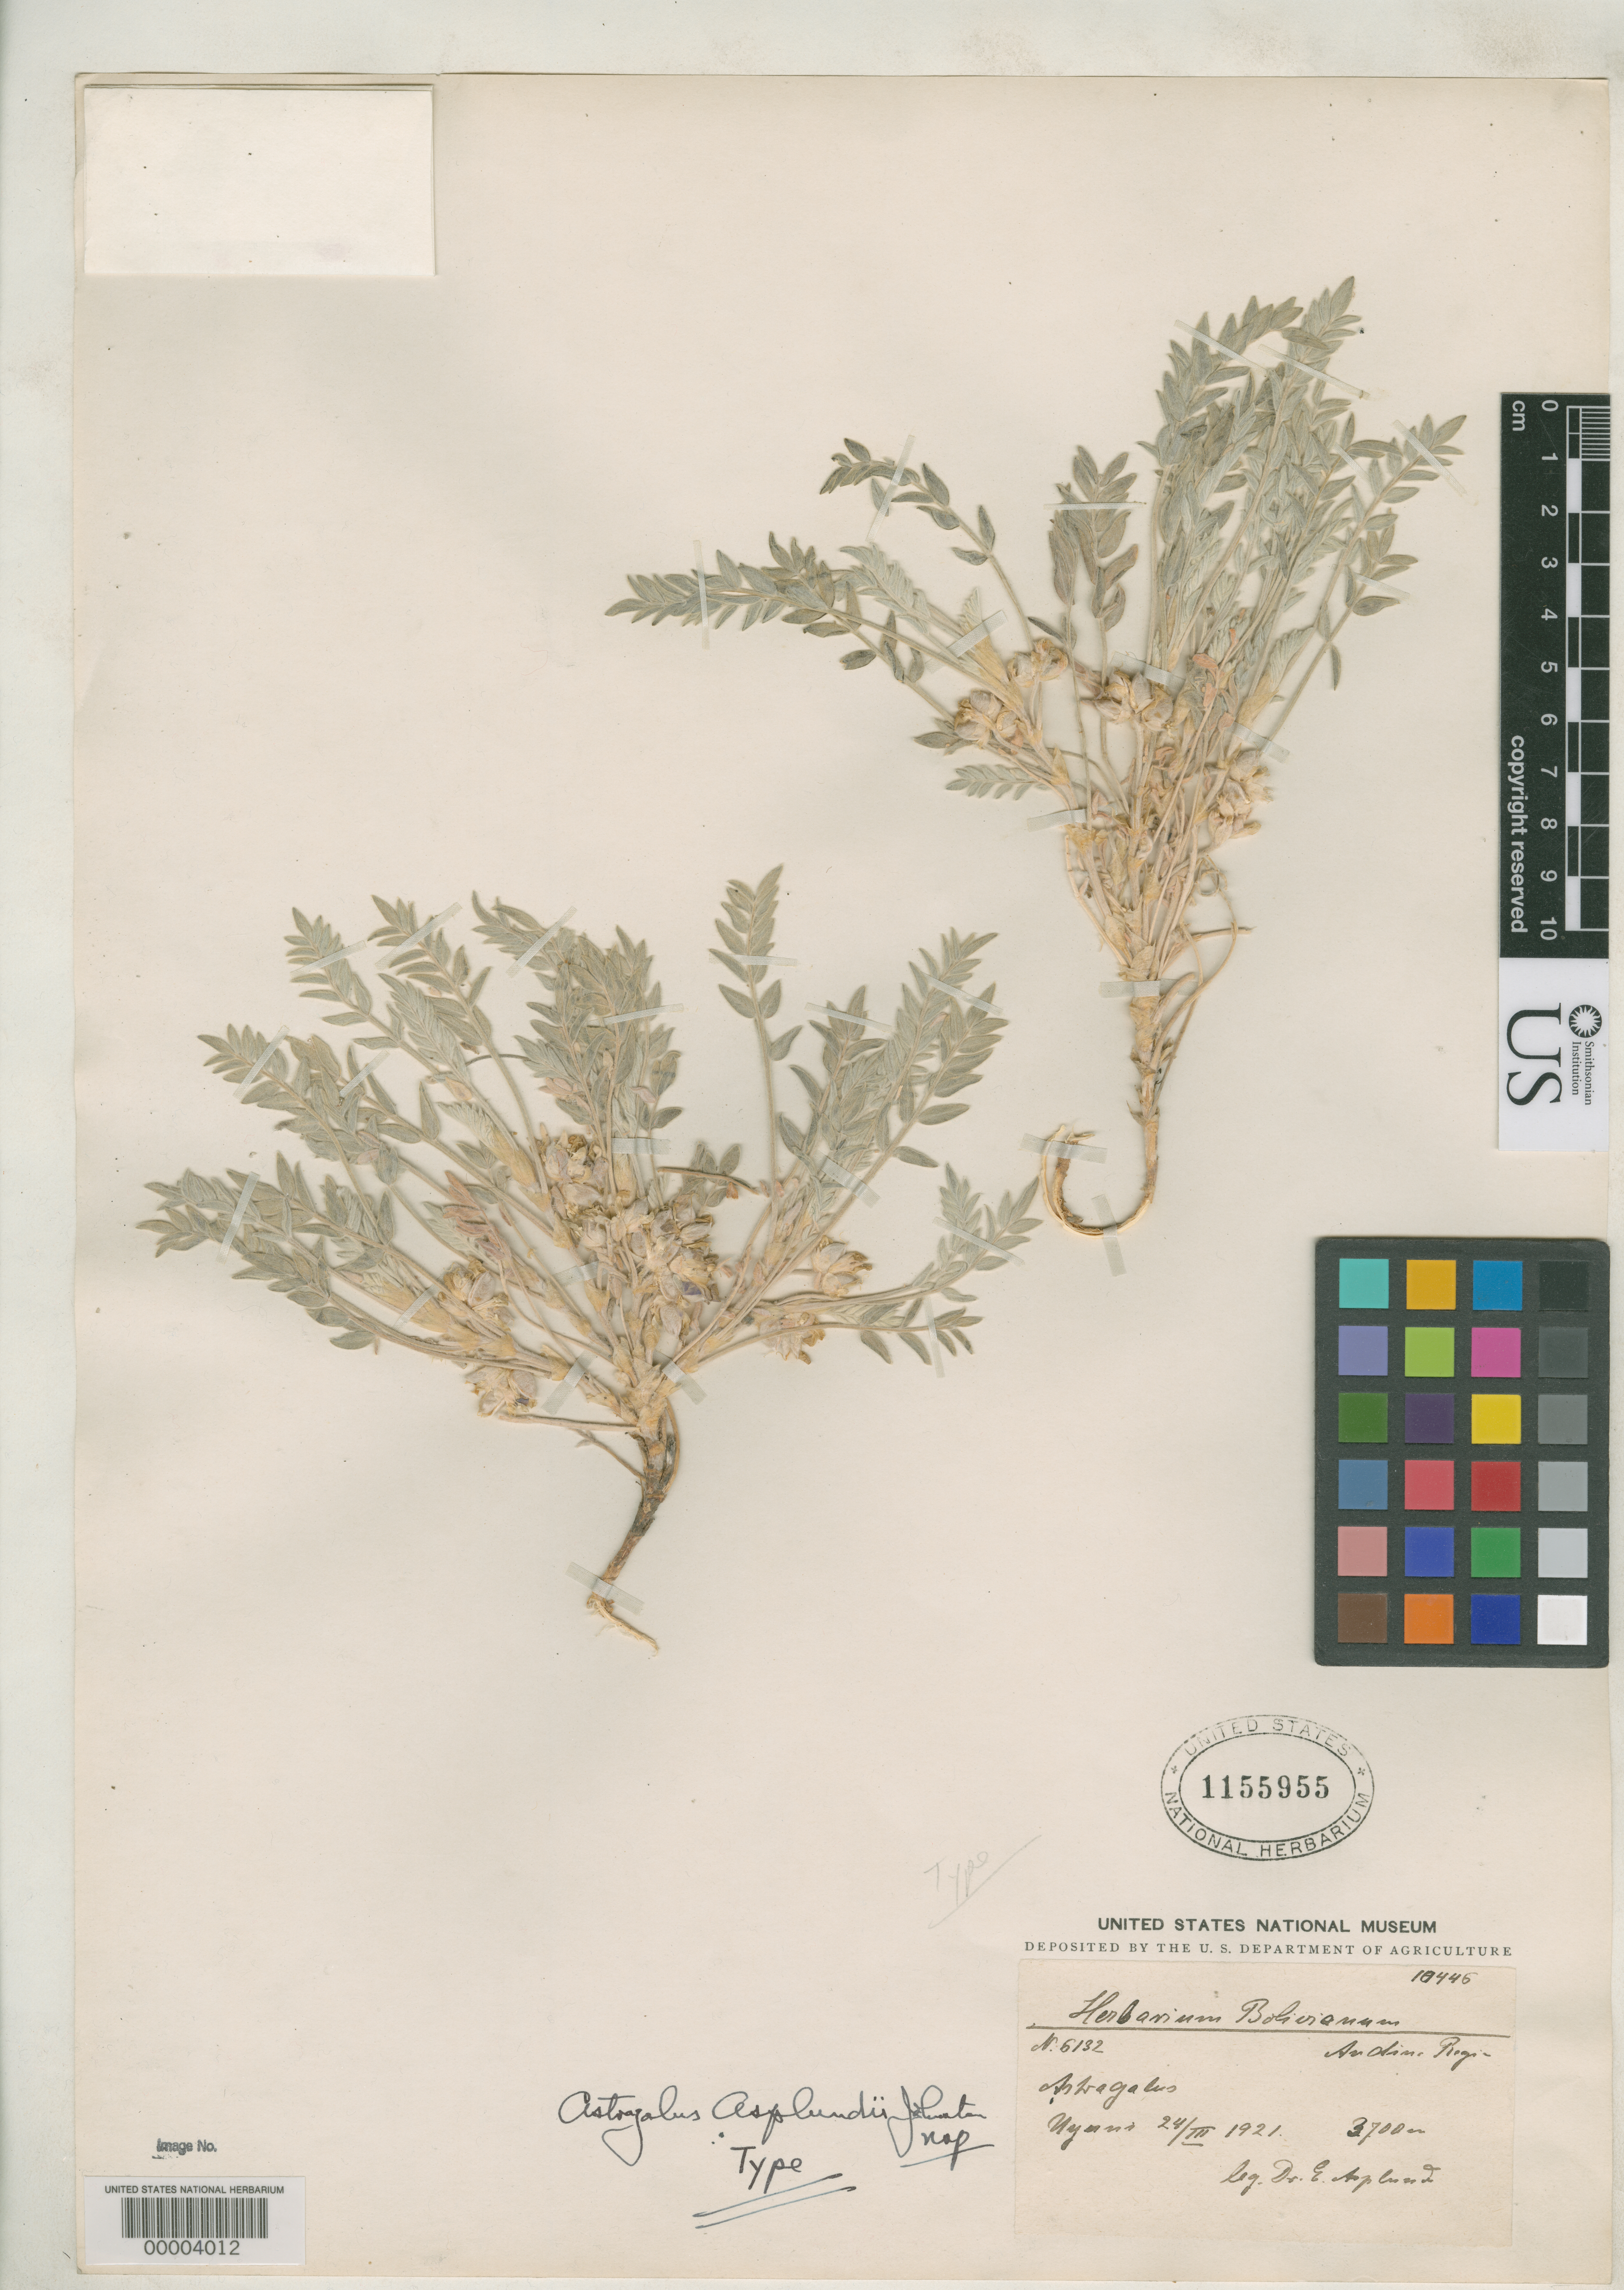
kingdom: Plantae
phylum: Tracheophyta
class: Magnoliopsida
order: Fabales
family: Fabaceae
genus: Astragalus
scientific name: Astragalus asplundii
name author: I.M. Johnst.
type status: Holotype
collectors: E. Asplund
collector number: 6132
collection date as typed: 24 Mar 1921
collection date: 1921-03-24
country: Bolivia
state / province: Potosí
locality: Uyuni.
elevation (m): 3700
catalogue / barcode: US 1155955